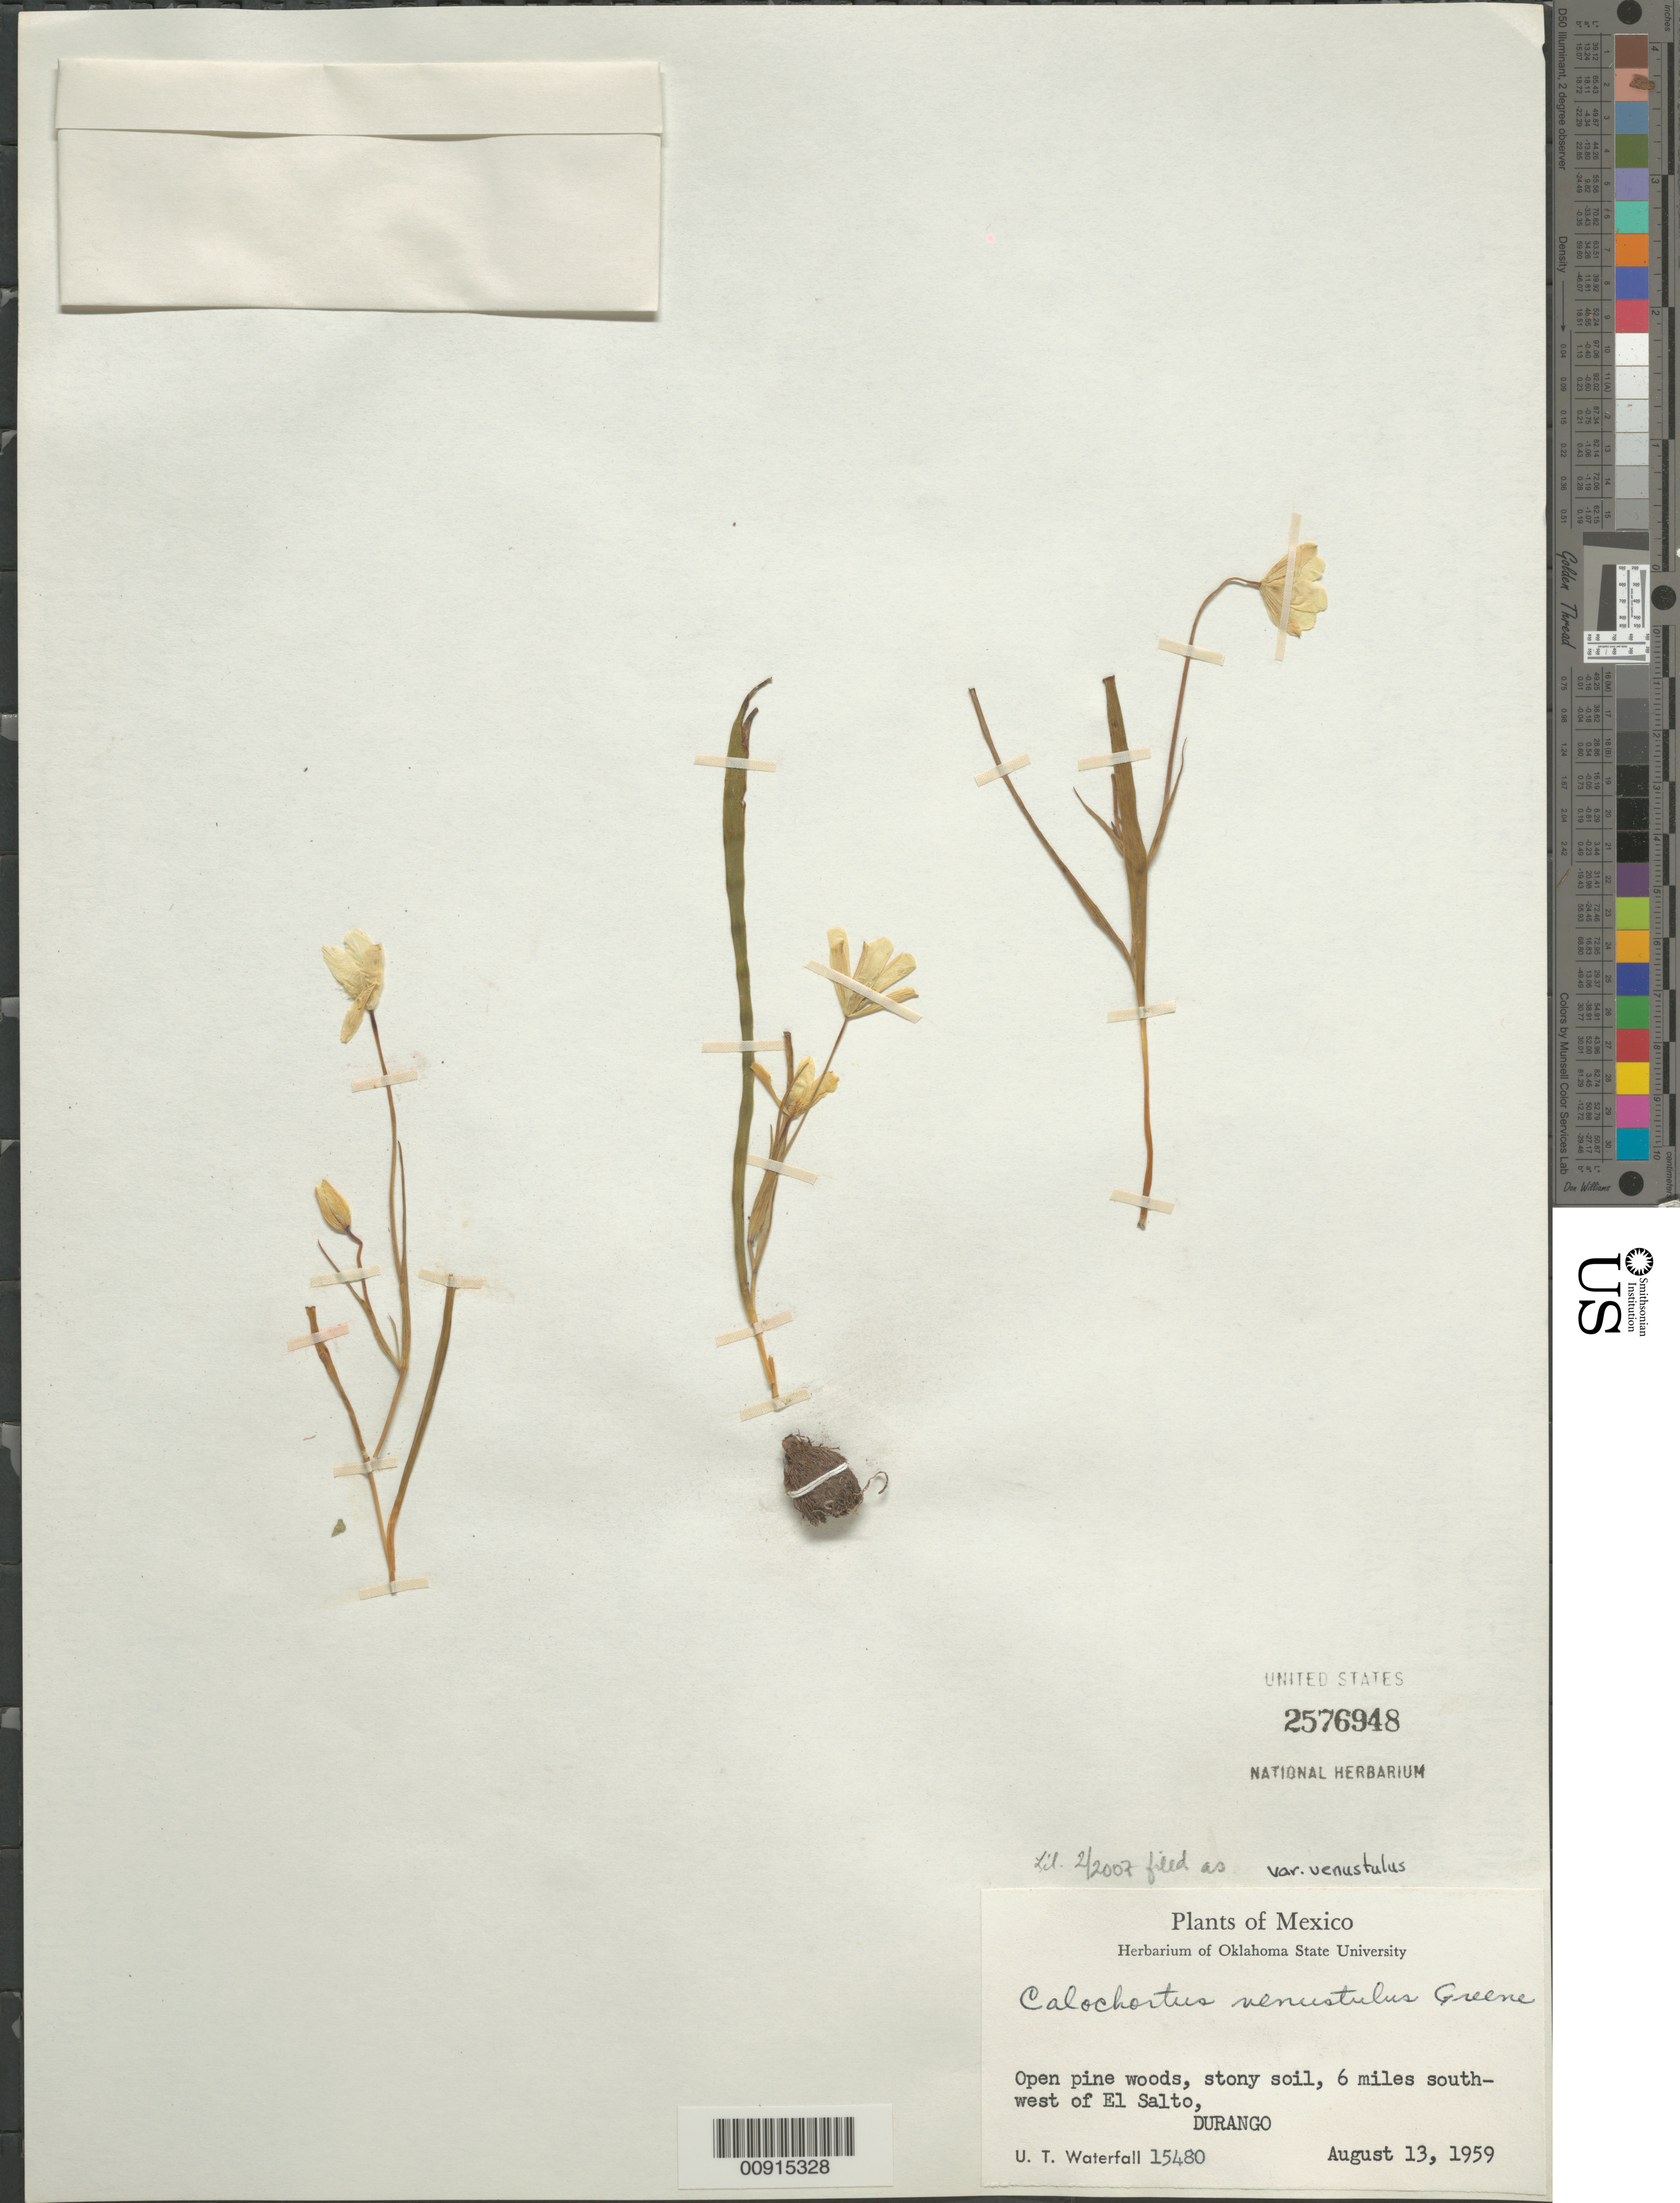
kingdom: Plantae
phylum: Tracheophyta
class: Liliopsida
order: Liliales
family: Liliaceae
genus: Calochortus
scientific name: Calochortus venustulus var. venustulus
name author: Greene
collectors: U. T. Waterfall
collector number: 15480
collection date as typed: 13 Aug 1959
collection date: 1959-08-13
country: Mexico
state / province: Durango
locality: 6 miles southwest of El Salto, Durango.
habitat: Open pine woods, stony soil.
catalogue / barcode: US 2576948